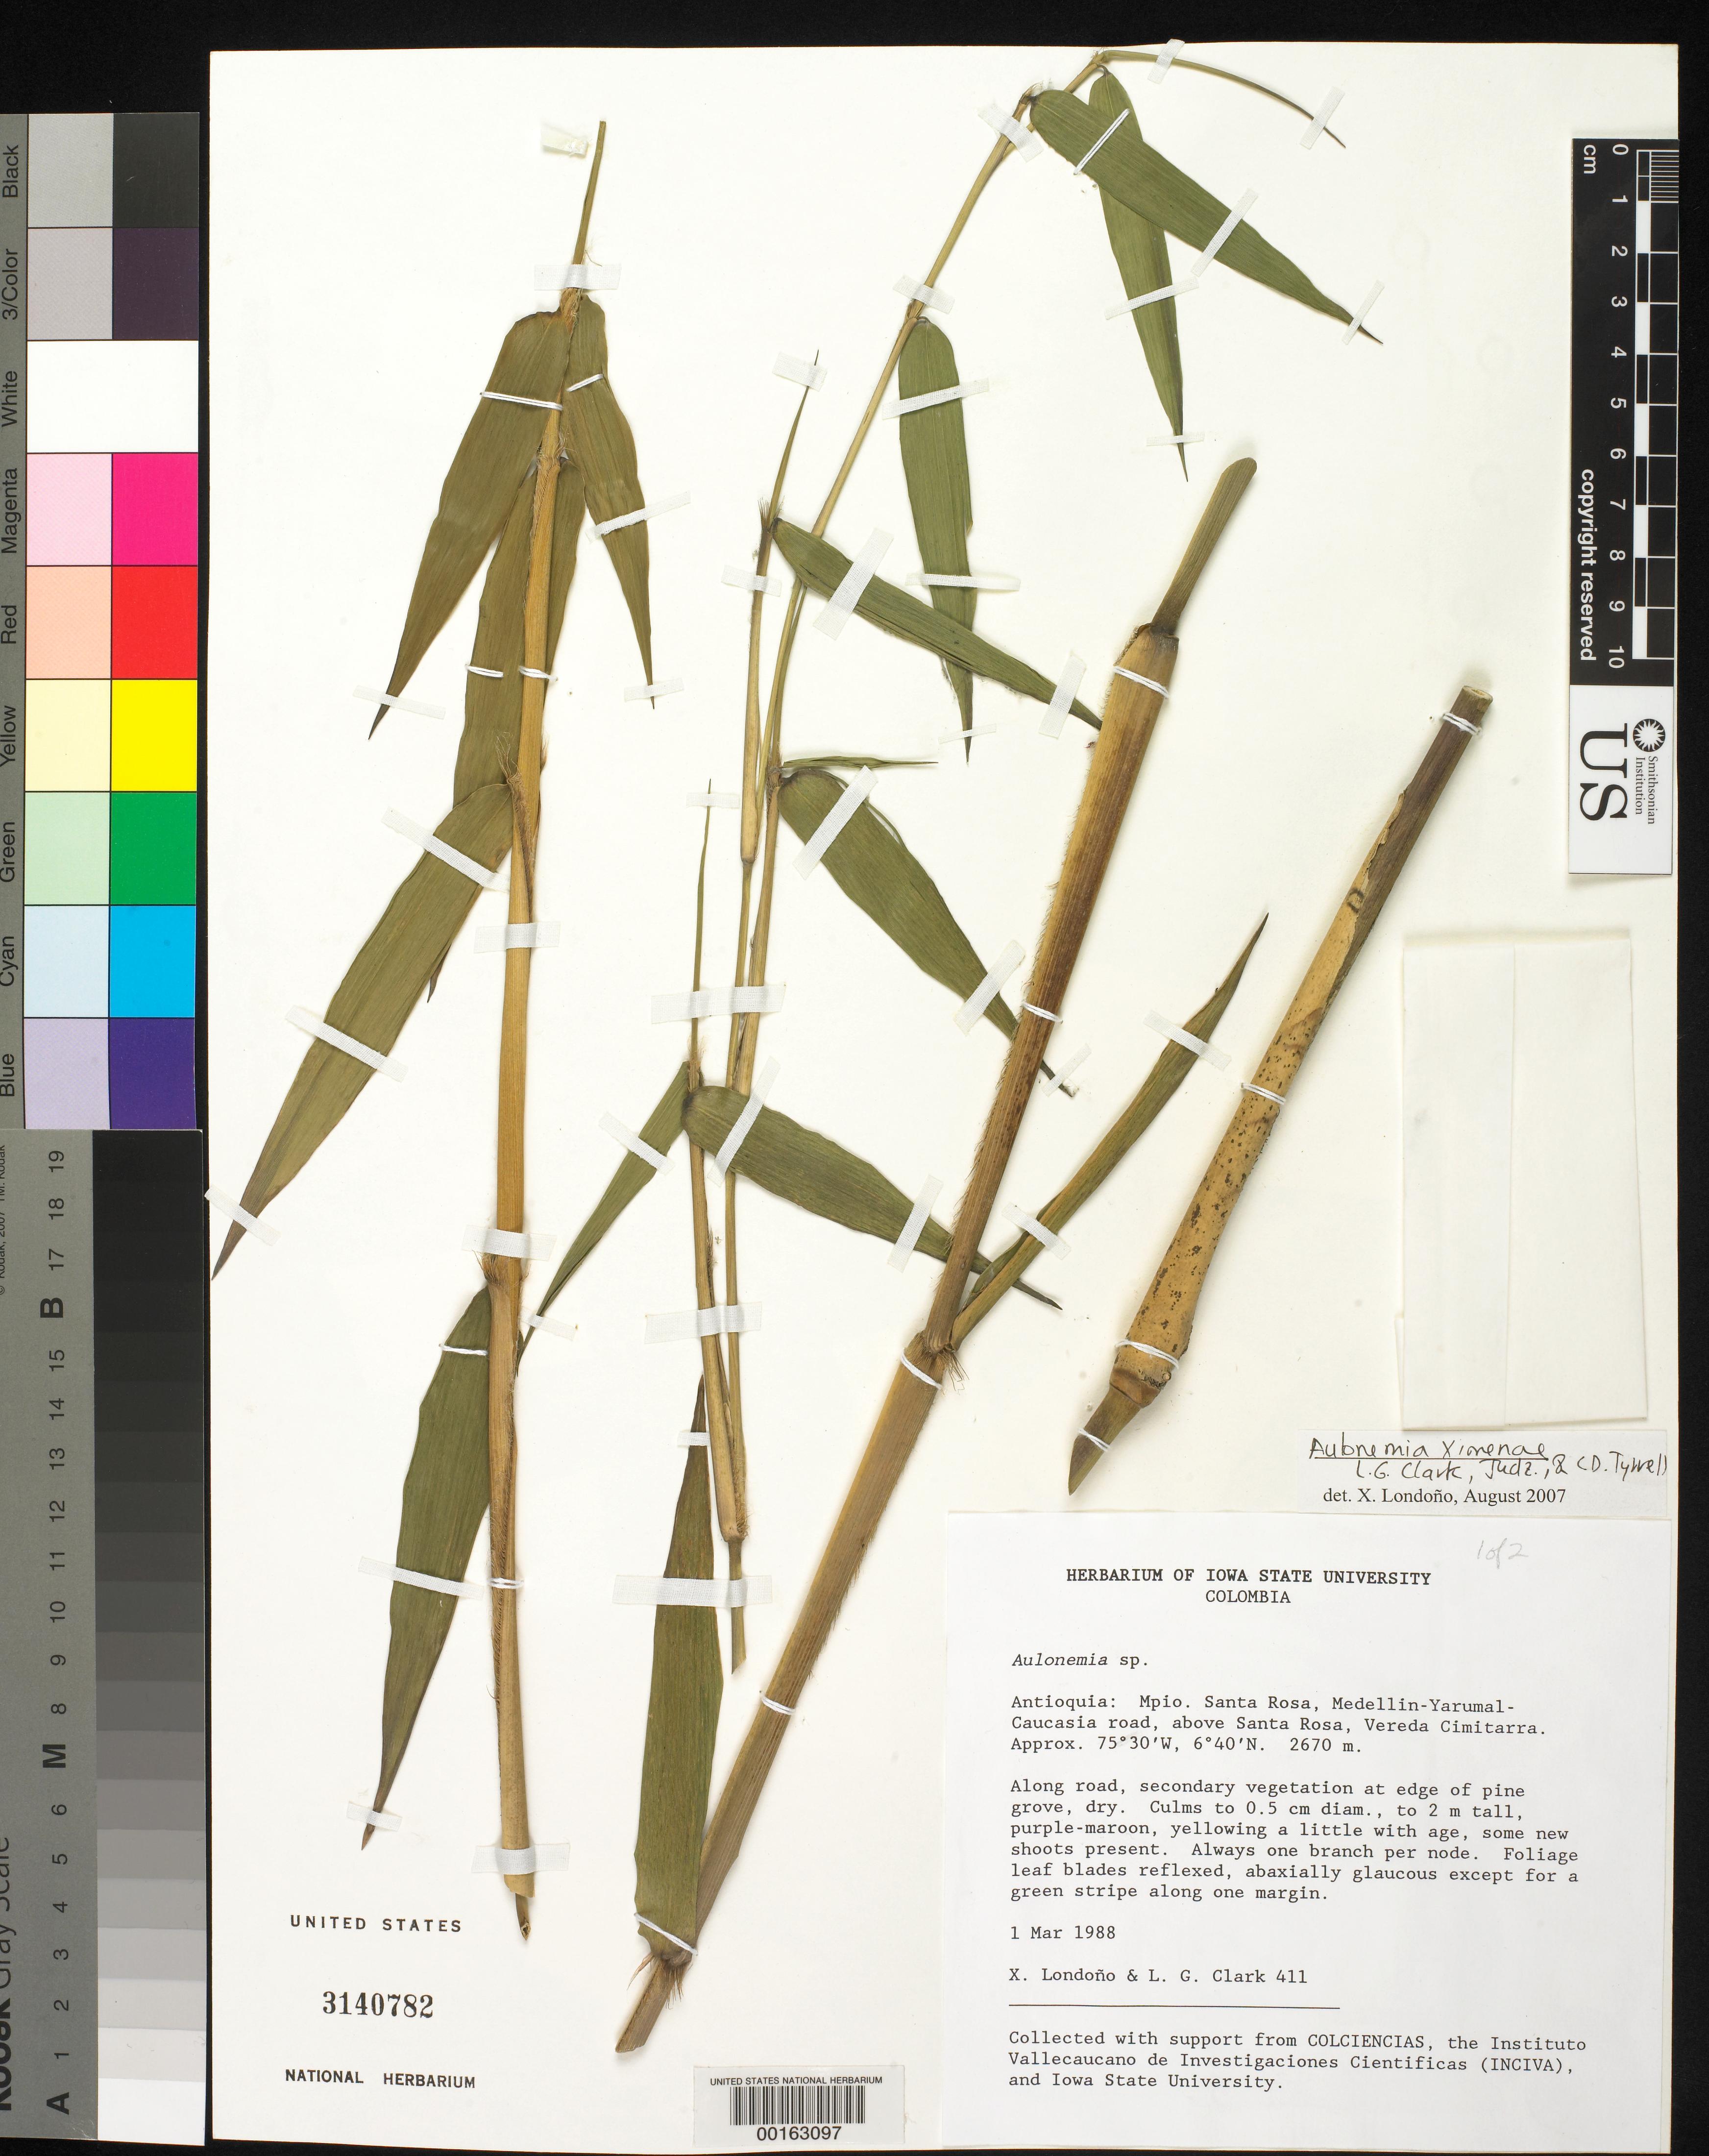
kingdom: Plantae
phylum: Tracheophyta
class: Liliopsida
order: Poales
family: Poaceae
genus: Aulonemia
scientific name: Aulonemia ximenae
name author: L.G. Clark et al.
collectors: X. Londoño & L. G. Clark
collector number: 411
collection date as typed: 01 Mar 1988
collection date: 1988-03-01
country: Colombia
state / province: Antioquia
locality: Santa Rosa, Medellin-Yarumal-Caucasia road, above Santa Rosa, Vereda Cimitarra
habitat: Along road, secondary vegetation at edge of pine grove, dry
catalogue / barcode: US 3140782